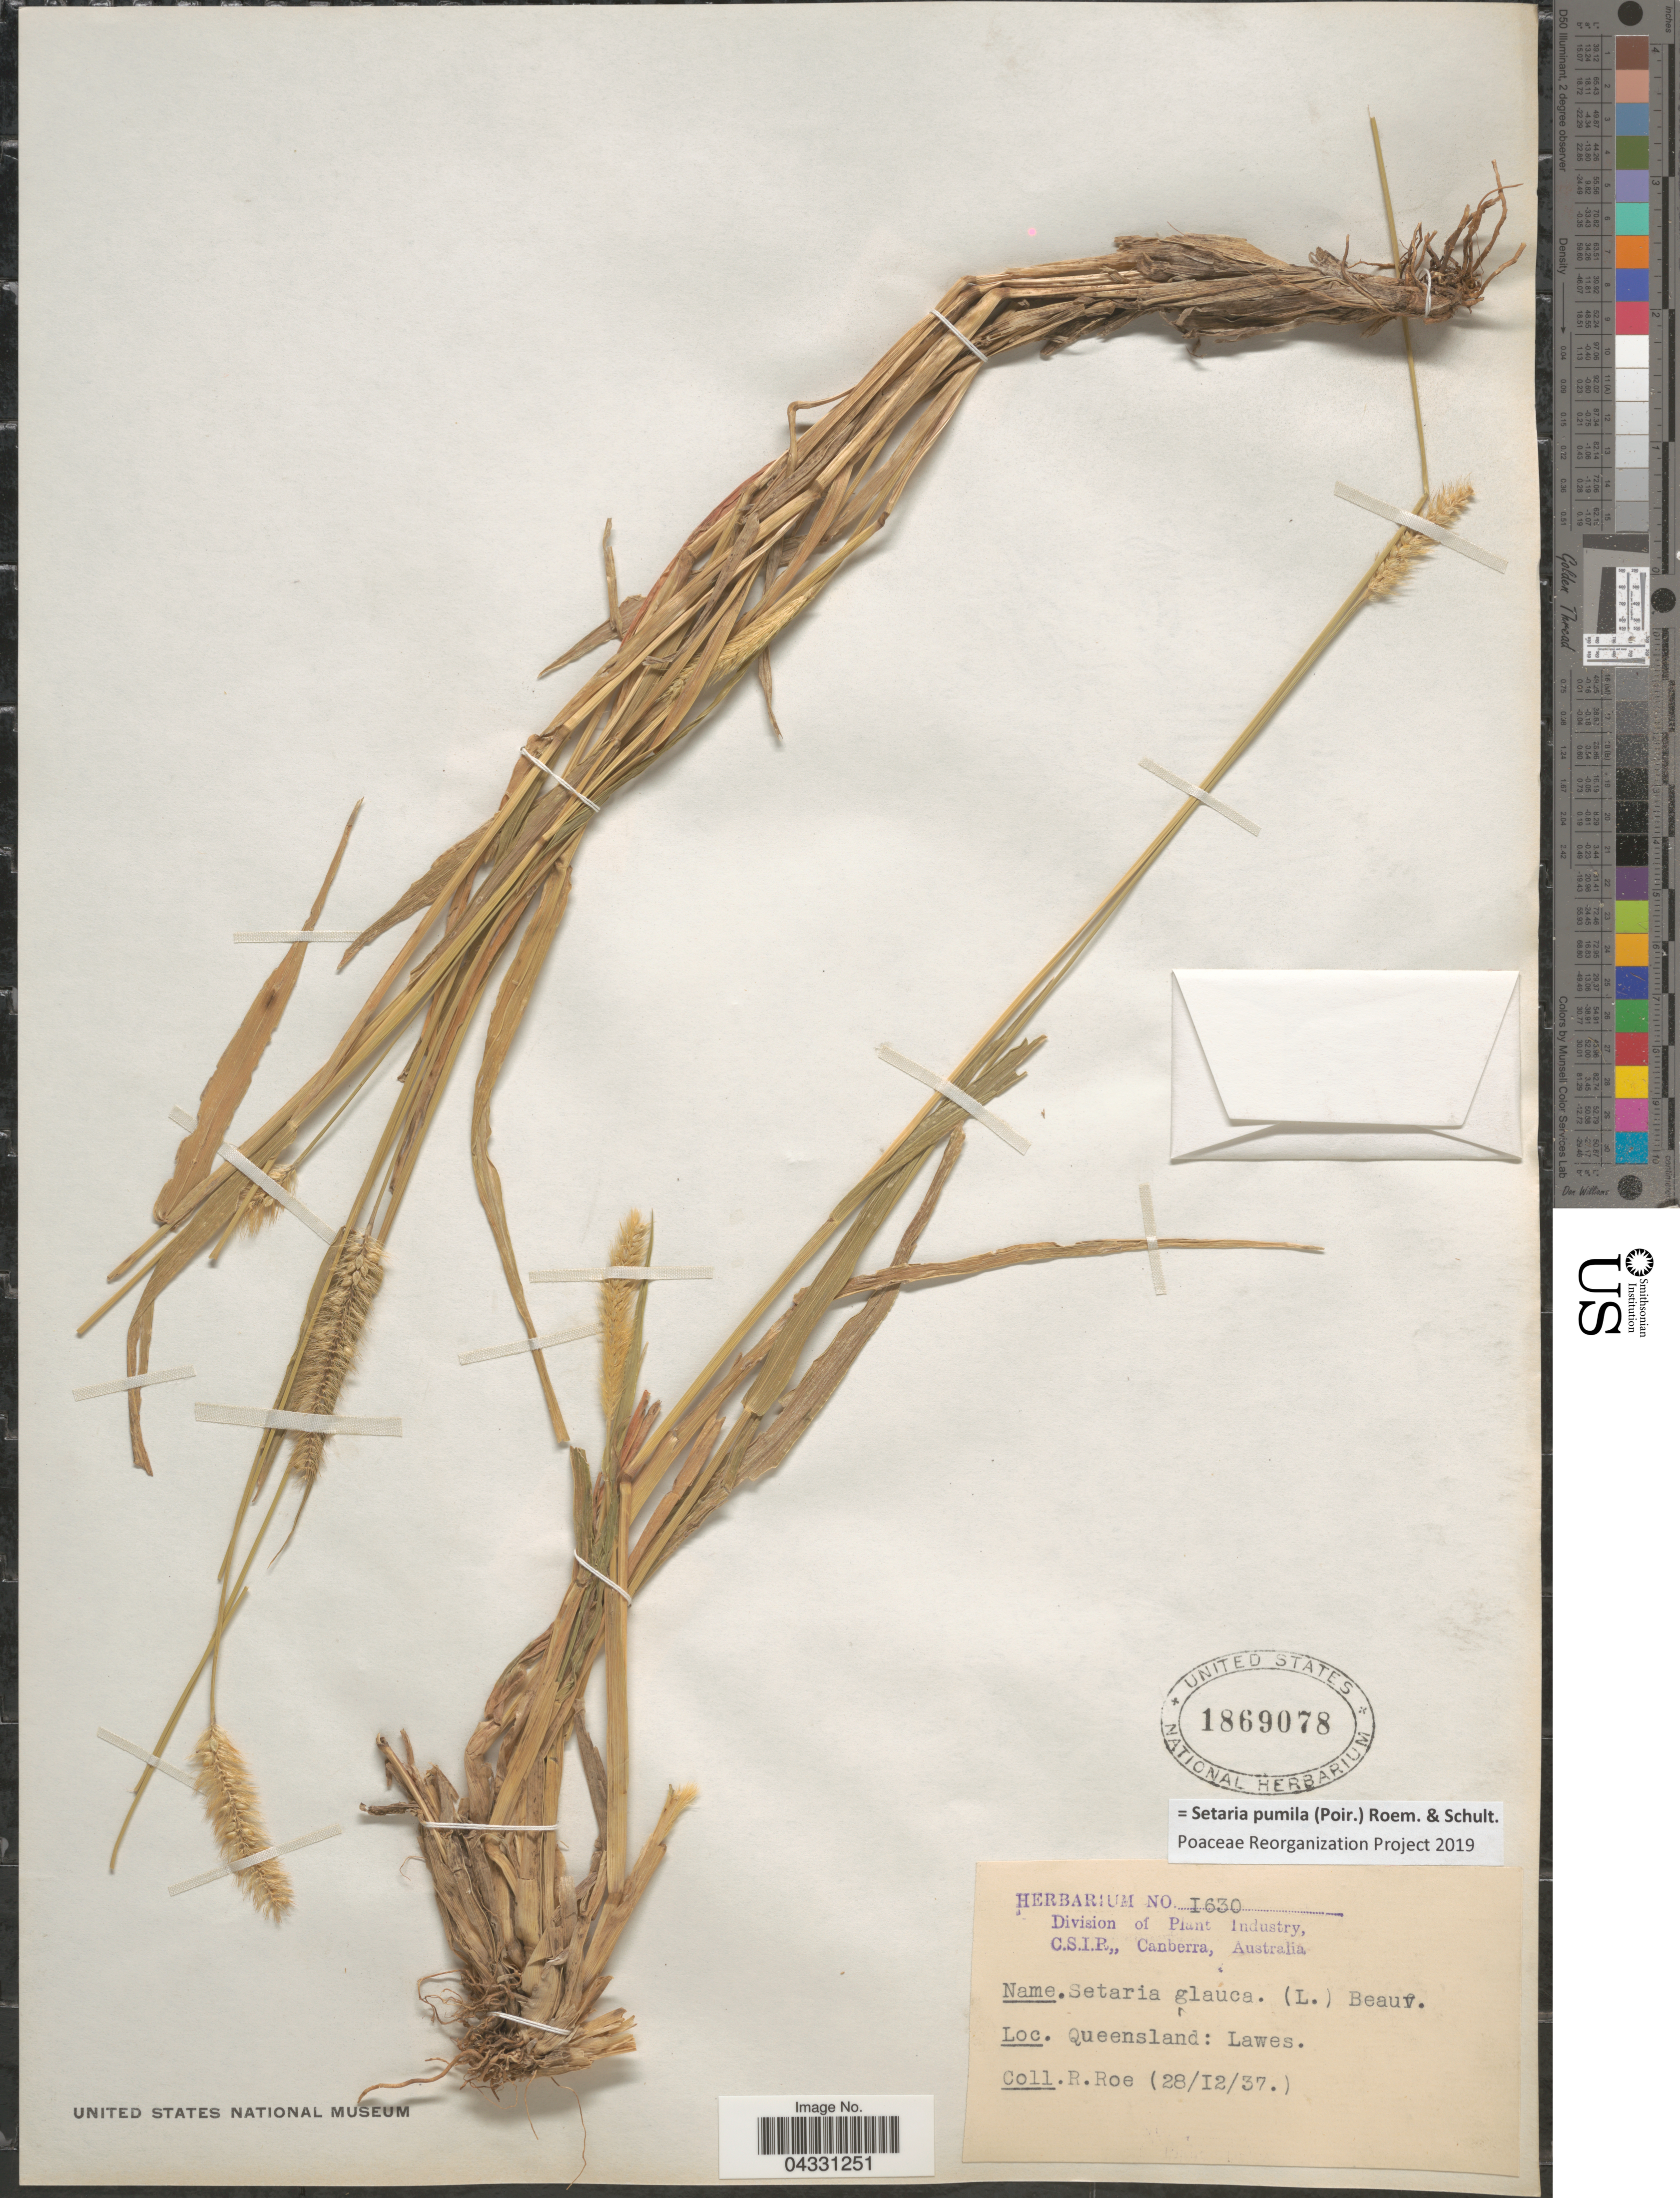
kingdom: Plantae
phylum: Tracheophyta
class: Liliopsida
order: Poales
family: Poaceae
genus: Setaria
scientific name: Setaria pumila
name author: (Poir.) Roem. & Schult.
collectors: R. Roe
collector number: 1630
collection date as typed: Transcribed d/m/y: 28/12/37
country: Australia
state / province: Queensland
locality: Lawes.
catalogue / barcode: US 1869078